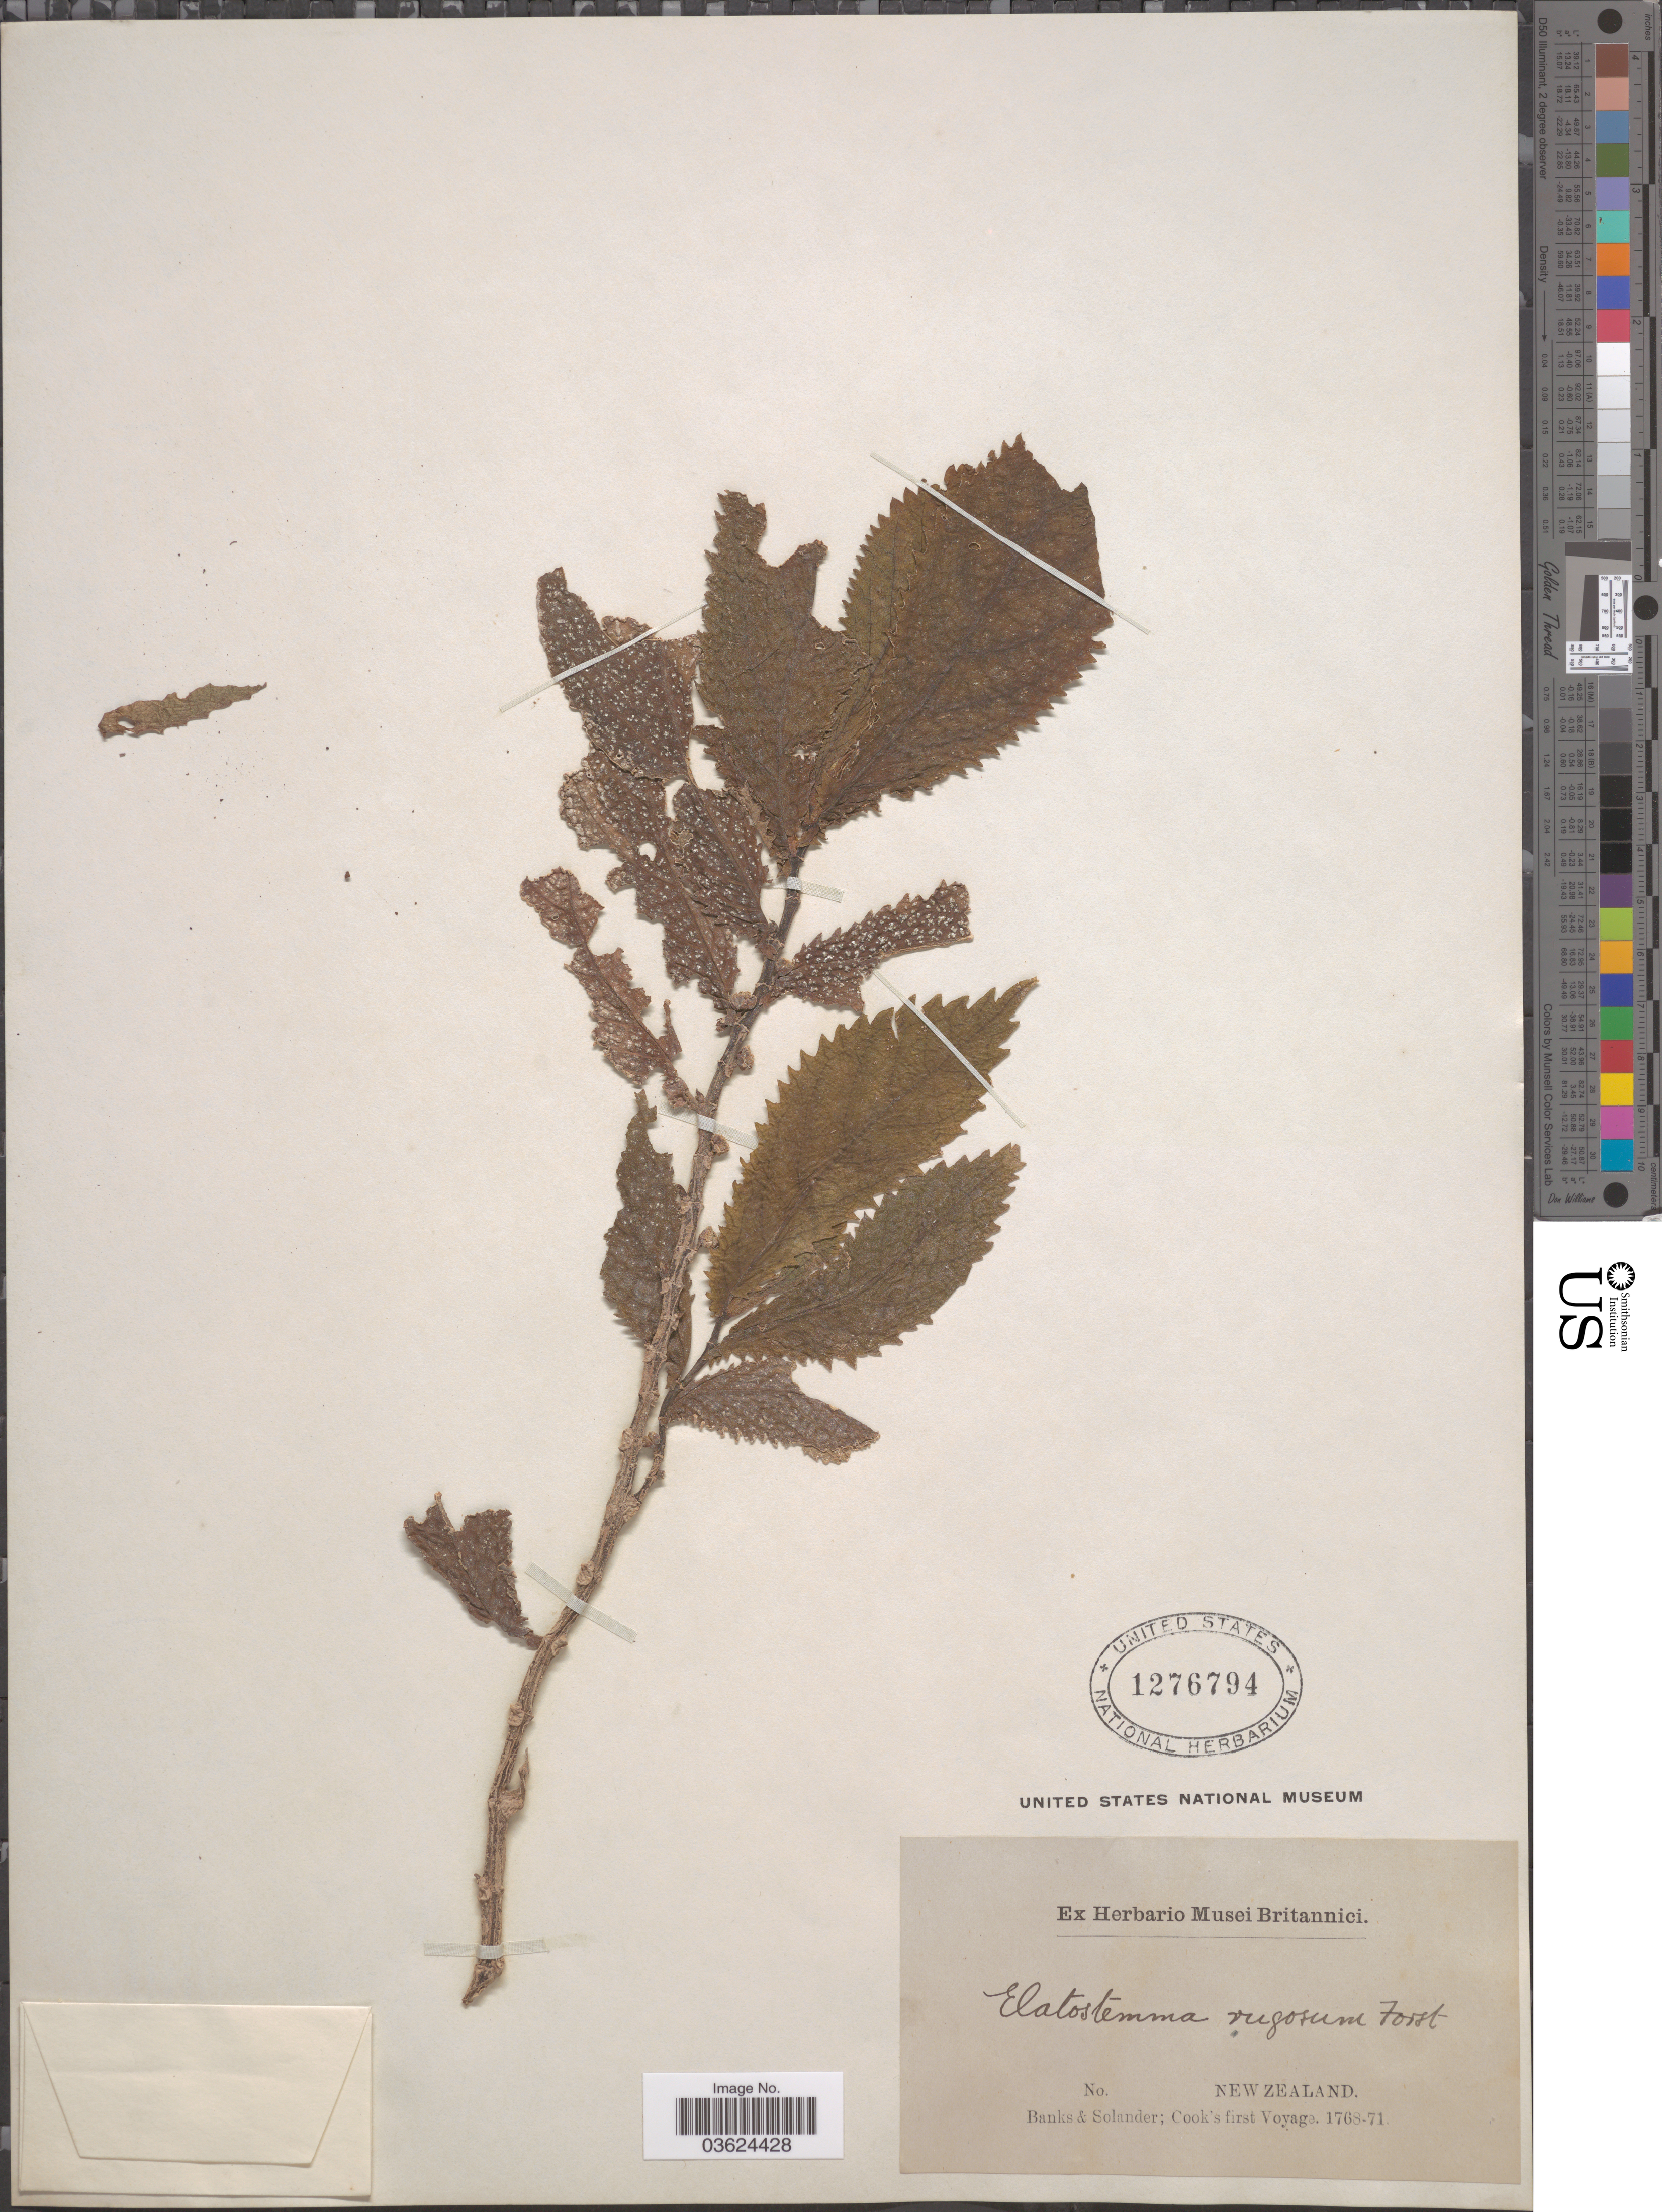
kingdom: Plantae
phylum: Tracheophyta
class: Magnoliopsida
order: Rosales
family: Urticaceae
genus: Elatostema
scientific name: Elatostema rugosum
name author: A. Cunn.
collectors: -- Banks & -- Solander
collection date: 1768/1771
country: New Zealand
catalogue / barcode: US 1276794